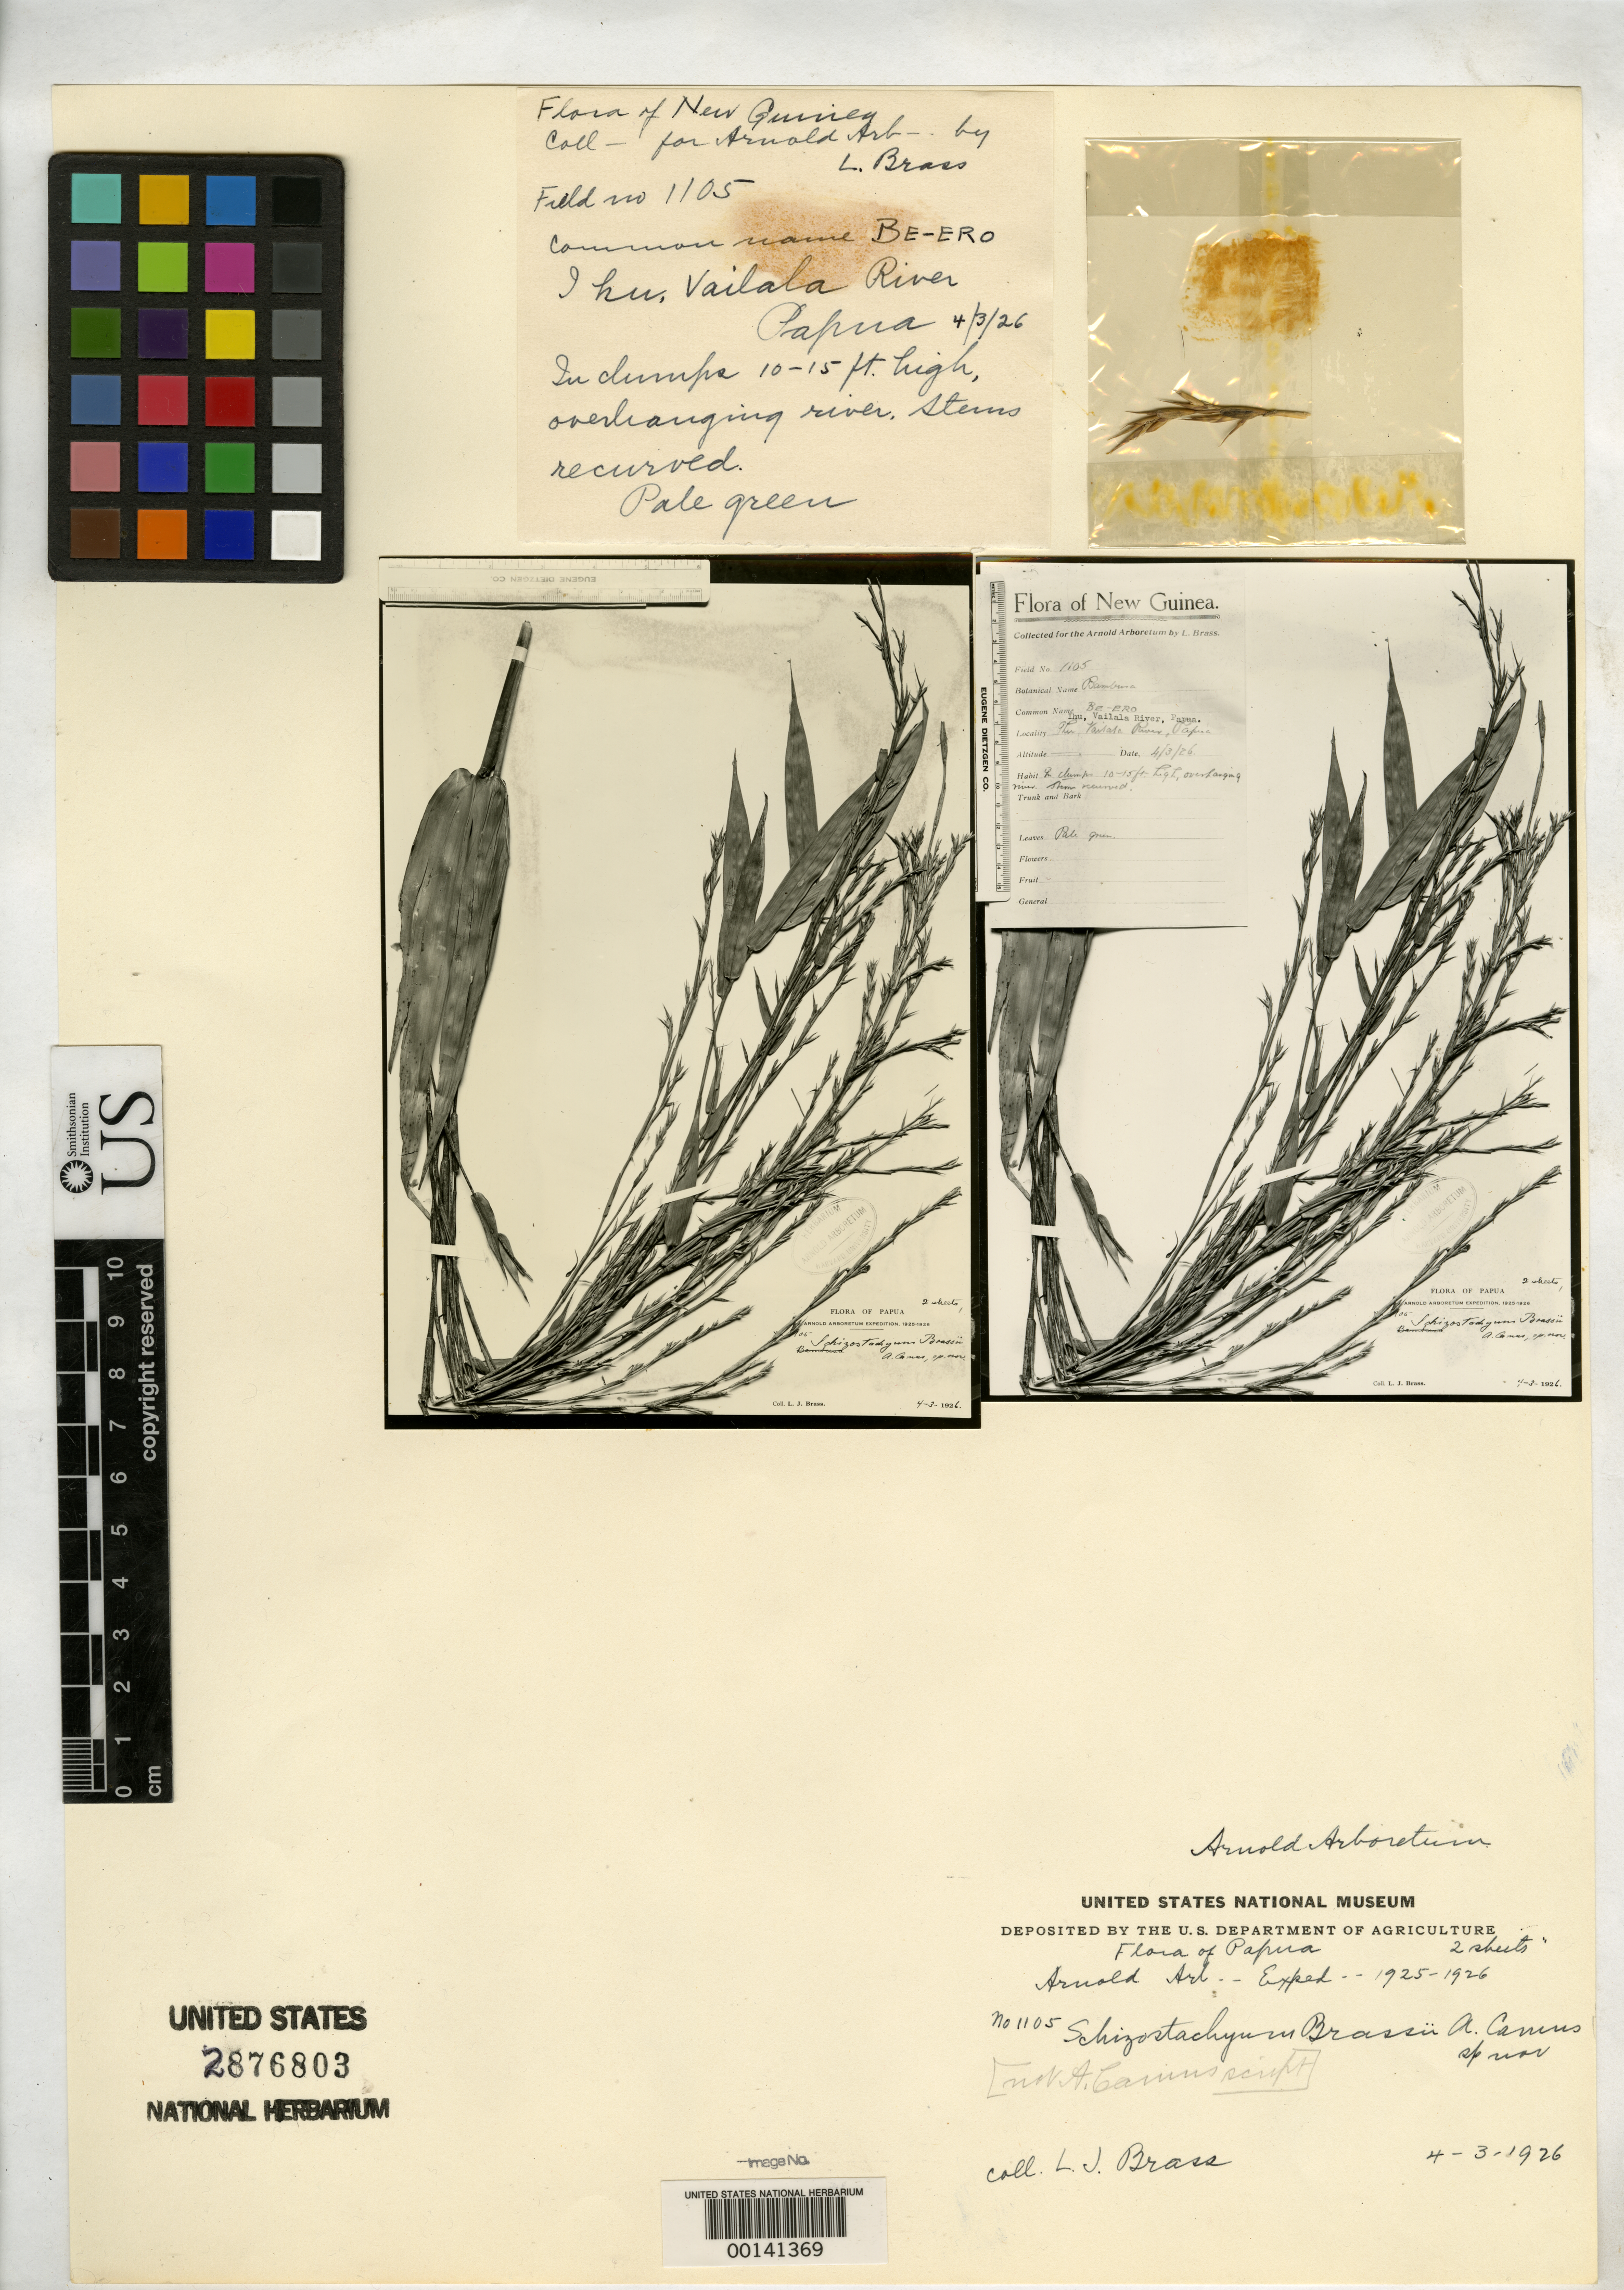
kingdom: Plantae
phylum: Tracheophyta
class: Liliopsida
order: Poales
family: Poaceae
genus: Schizostachyum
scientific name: Schizostachyum brassii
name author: A. Camus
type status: Type Material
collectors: L. J. Brass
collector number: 1105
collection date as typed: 04 Mar 1926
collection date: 1926-03-04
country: Papua New Guinea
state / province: Gulf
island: New Guinea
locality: Ihu, Vailala River.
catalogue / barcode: US 2876803